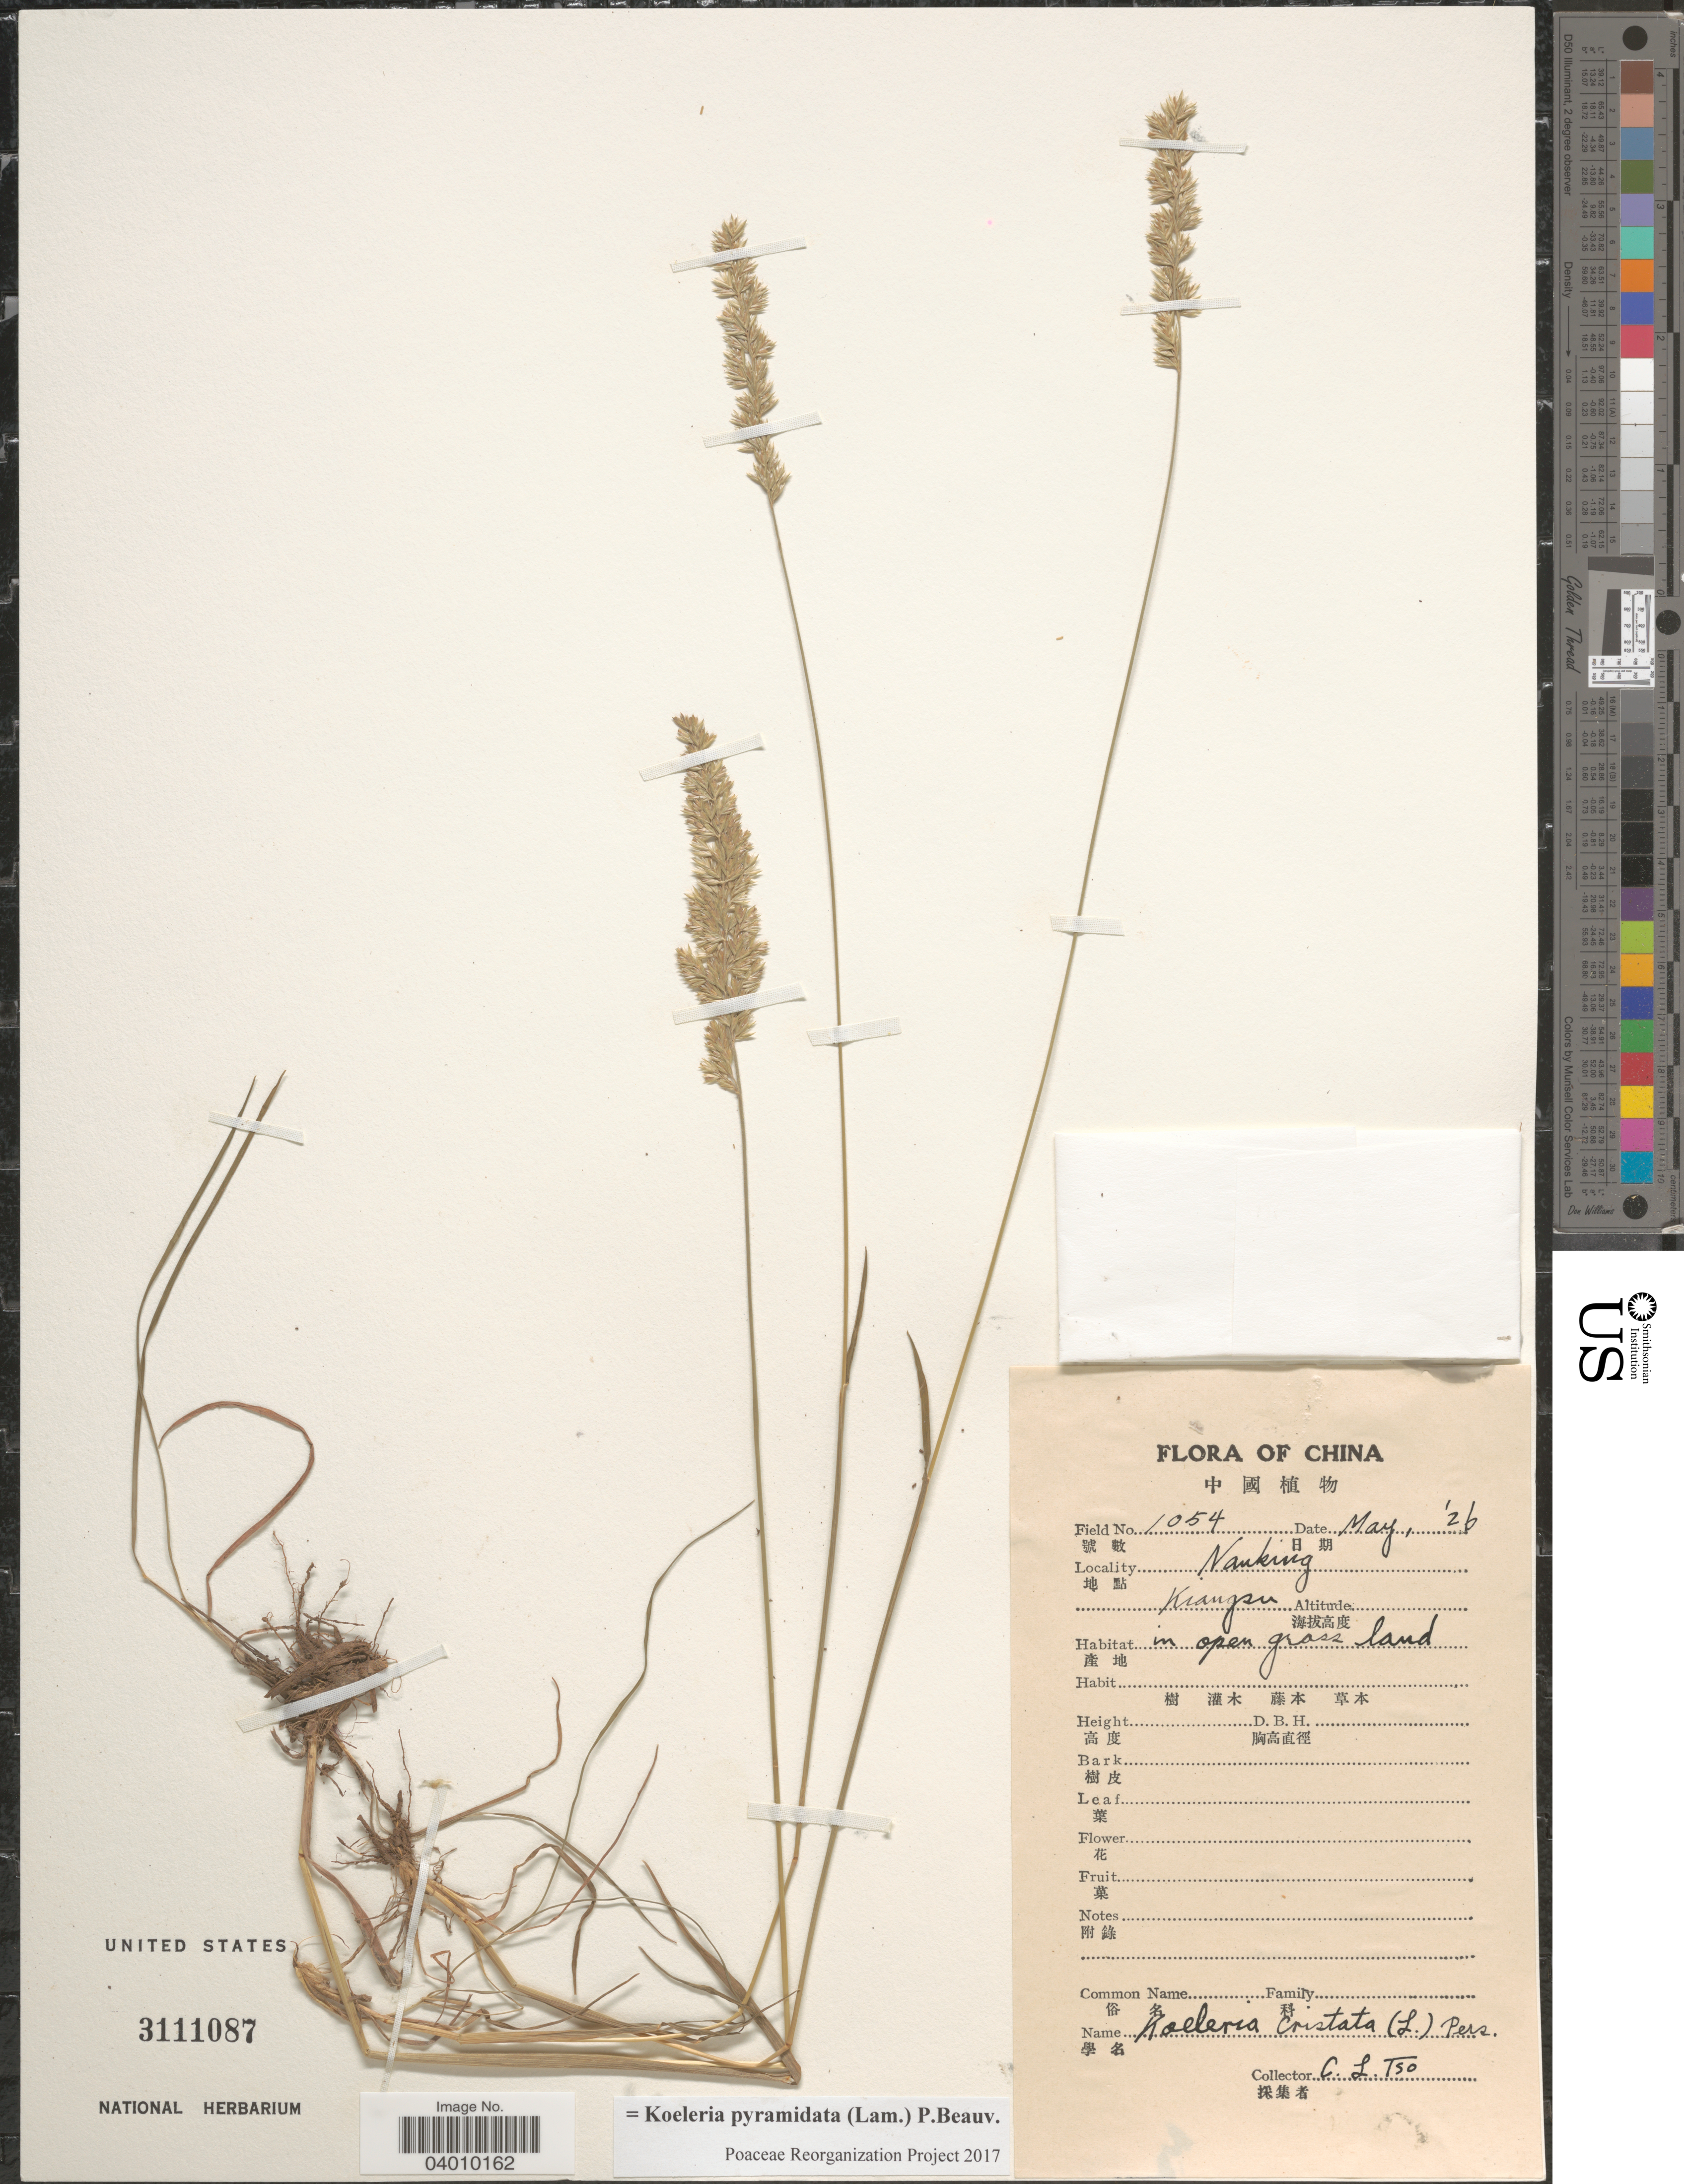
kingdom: Plantae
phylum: Tracheophyta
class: Liliopsida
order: Poales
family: Poaceae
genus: Koeleria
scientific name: Koeleria pyramidata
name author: (Lam.) P. Beauv.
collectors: C. Tso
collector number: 1054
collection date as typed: Transcribed d/m/y: /5/26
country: China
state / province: Jiangsu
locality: Nanking. Kiangsu. In open grass land.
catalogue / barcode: US 3111087